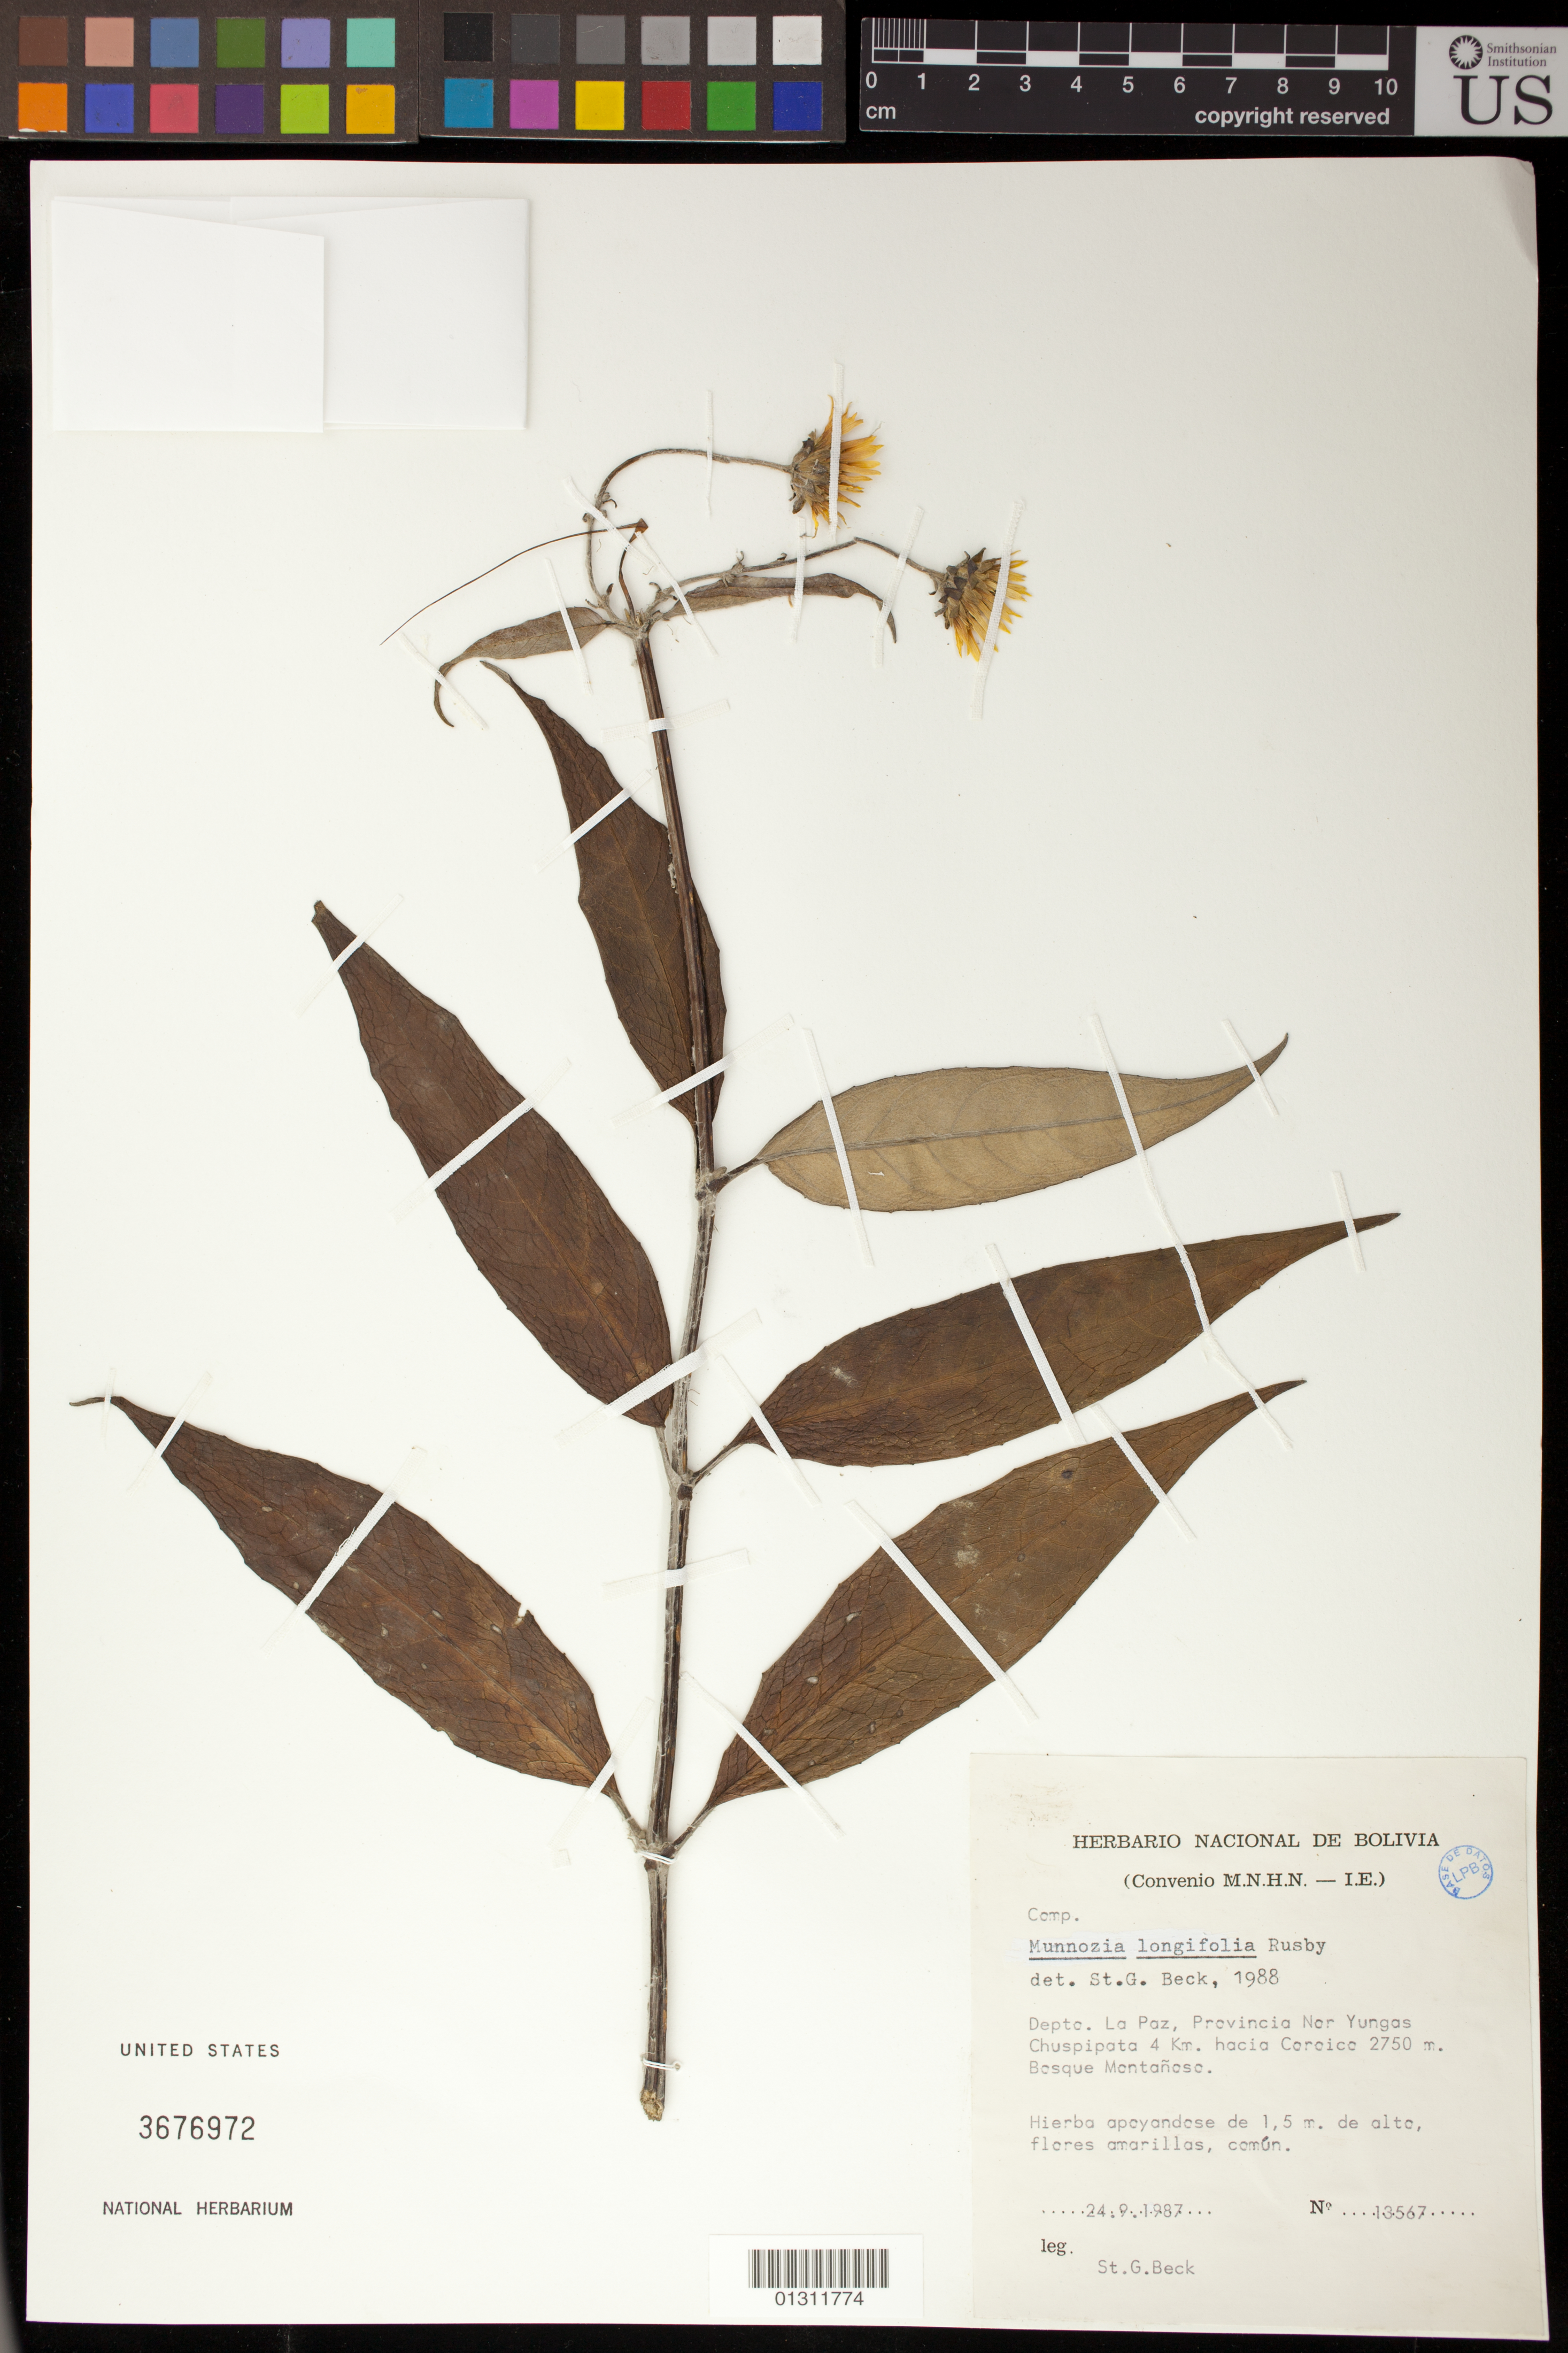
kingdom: Plantae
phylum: Tracheophyta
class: Magnoliopsida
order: Asterales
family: Asteraceae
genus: Munnozia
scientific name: Munnozia longifolia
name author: Rusby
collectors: S. G. Beck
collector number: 13567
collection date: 1987-09-24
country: Bolivia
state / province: La Paz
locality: Depto. La Paz, Provincia Nor Yungas. Chuspipata 4 Km. hacia Coroico. Bosque Montanoso.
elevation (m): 2750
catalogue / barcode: US 3676972